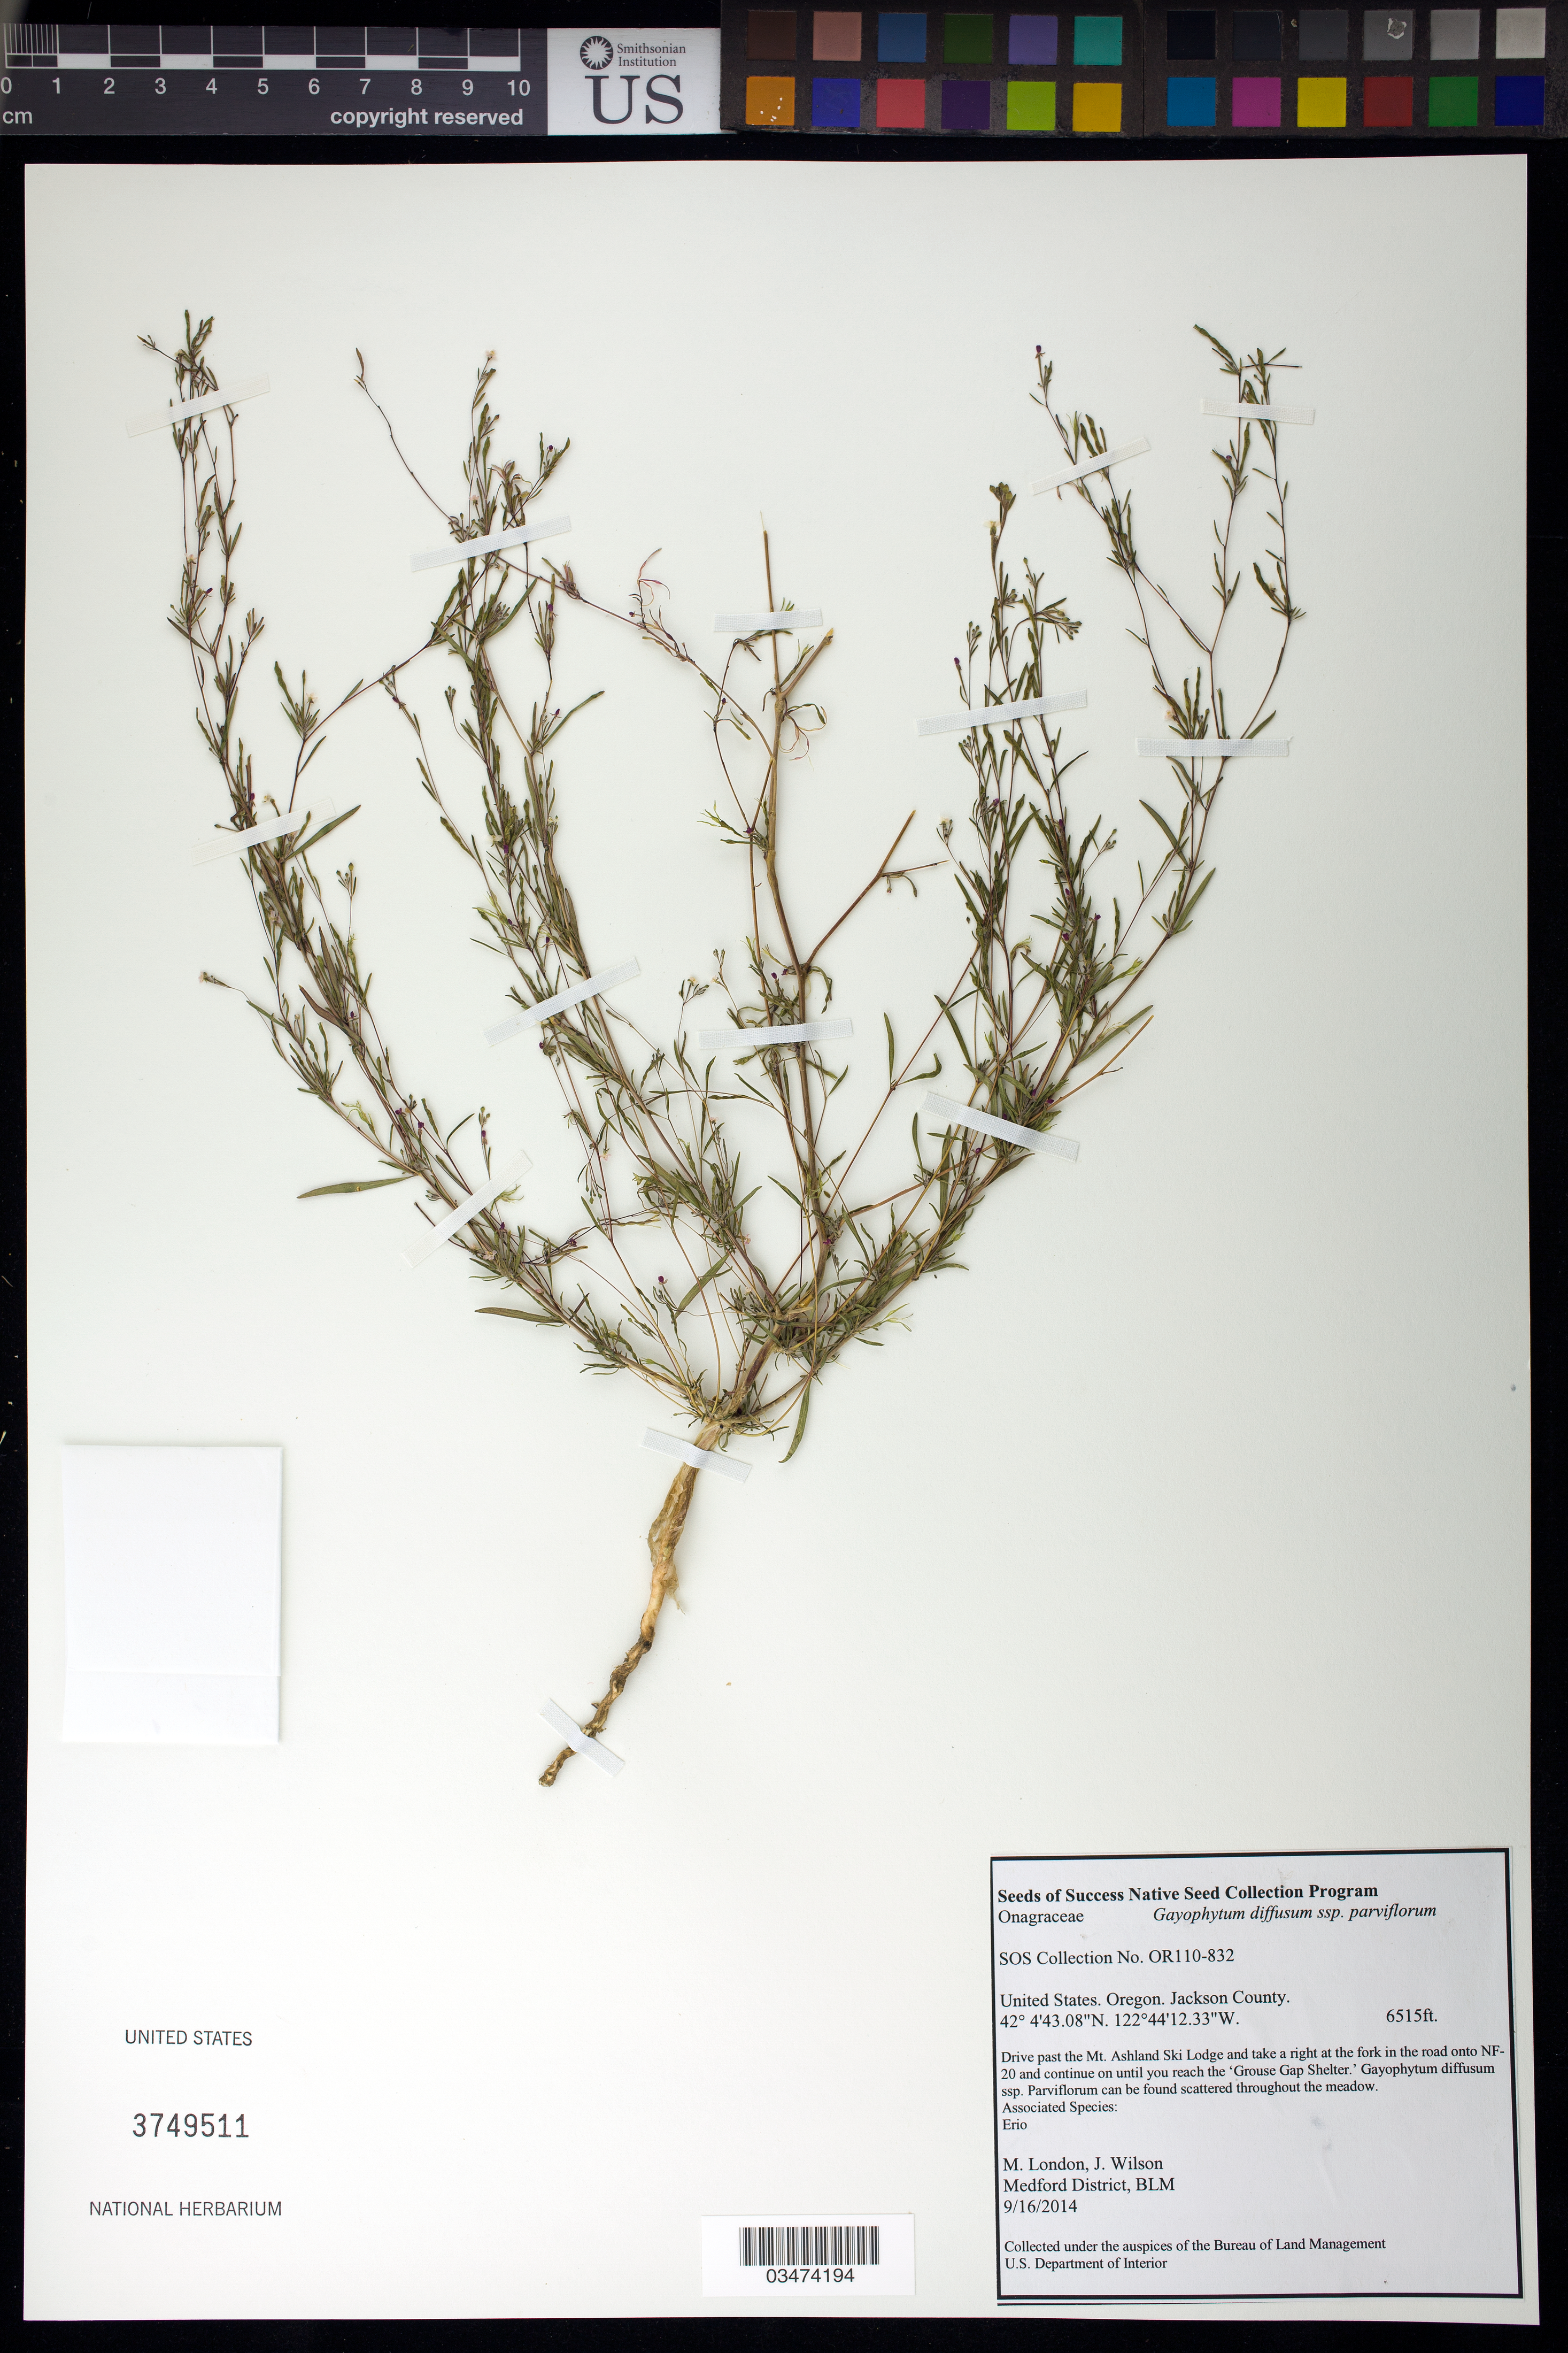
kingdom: Plantae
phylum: Tracheophyta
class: Magnoliopsida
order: Myrtales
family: Onagraceae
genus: Gayophytum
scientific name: Gayophytum diffusum subsp. parviflorum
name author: F. H. Lewis & Szweyk.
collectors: M. London & J. Wilson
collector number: OR110-832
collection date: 2014-09-16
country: United States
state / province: Oregon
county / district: Jackson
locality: Near Ashland Ski Lodge, "Grouse Gap Shelter"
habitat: Associated species: Erio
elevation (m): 1986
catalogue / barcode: US 3749511